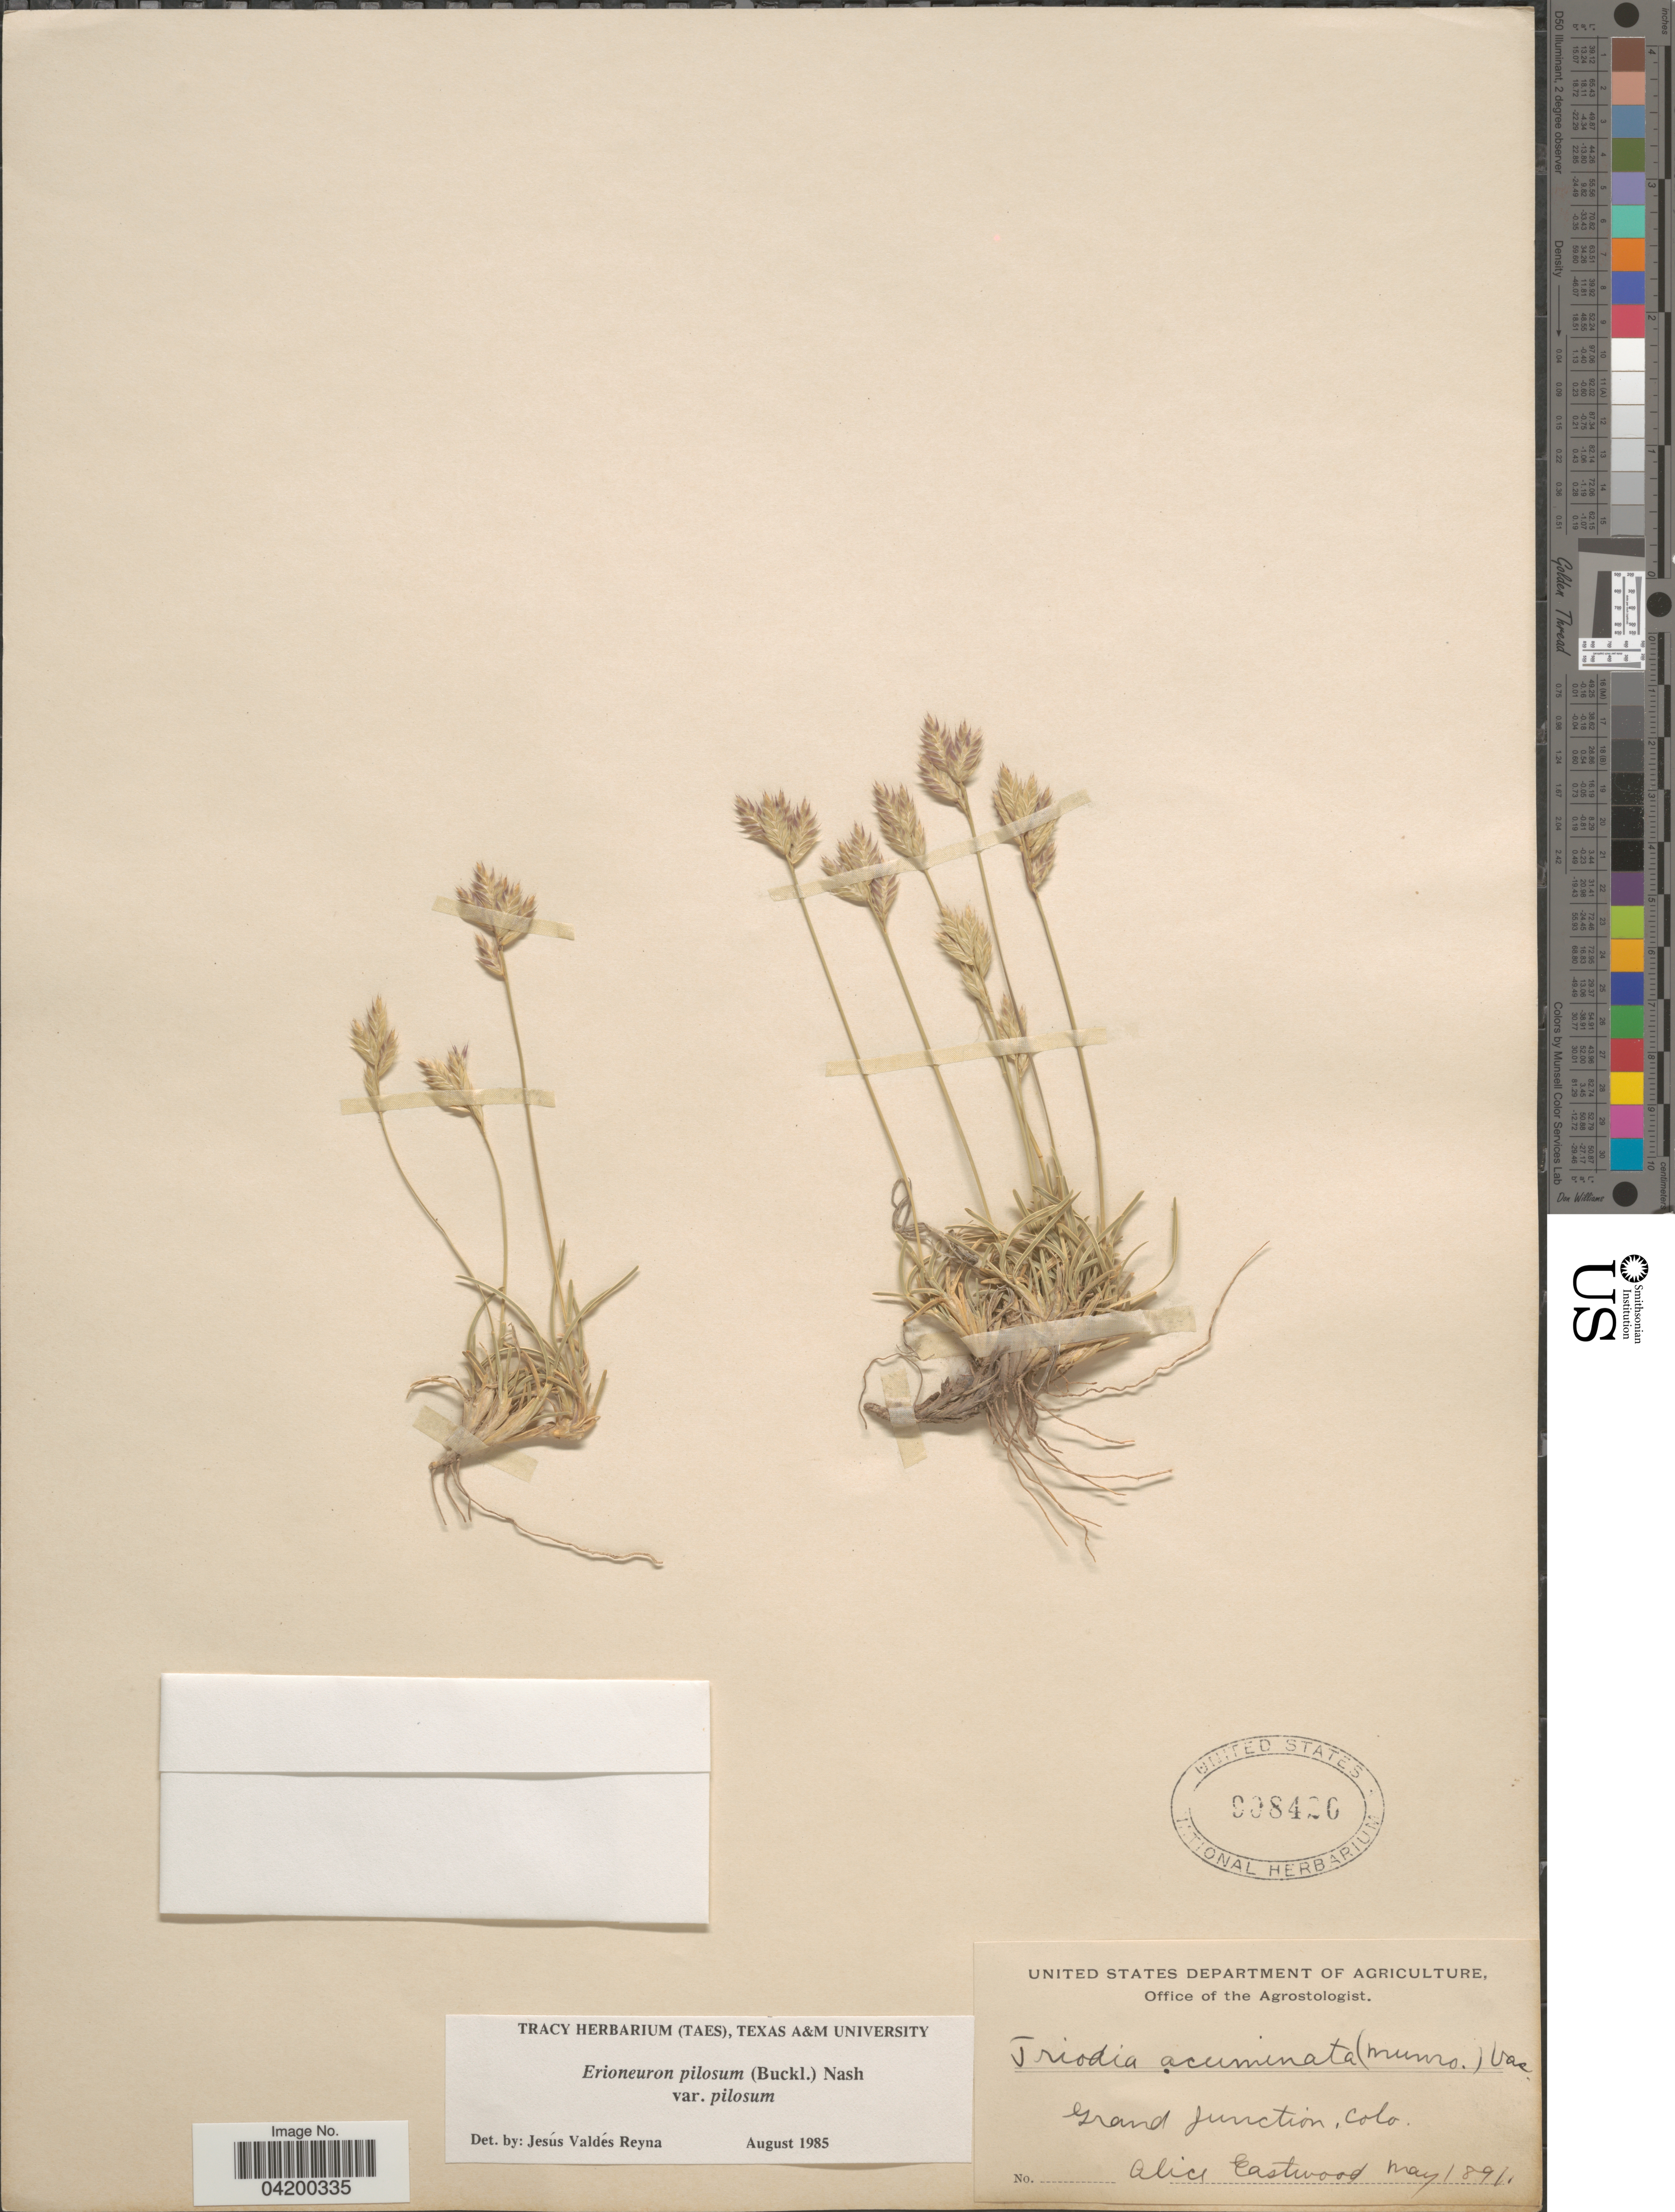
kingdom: Plantae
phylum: Tracheophyta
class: Liliopsida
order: Poales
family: Poaceae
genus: Erioneuron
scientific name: Erioneuron pilosum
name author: (Buckley) Nash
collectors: A. Eastwood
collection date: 1891-05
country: United States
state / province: Colorado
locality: Grand Junction.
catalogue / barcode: US 908420